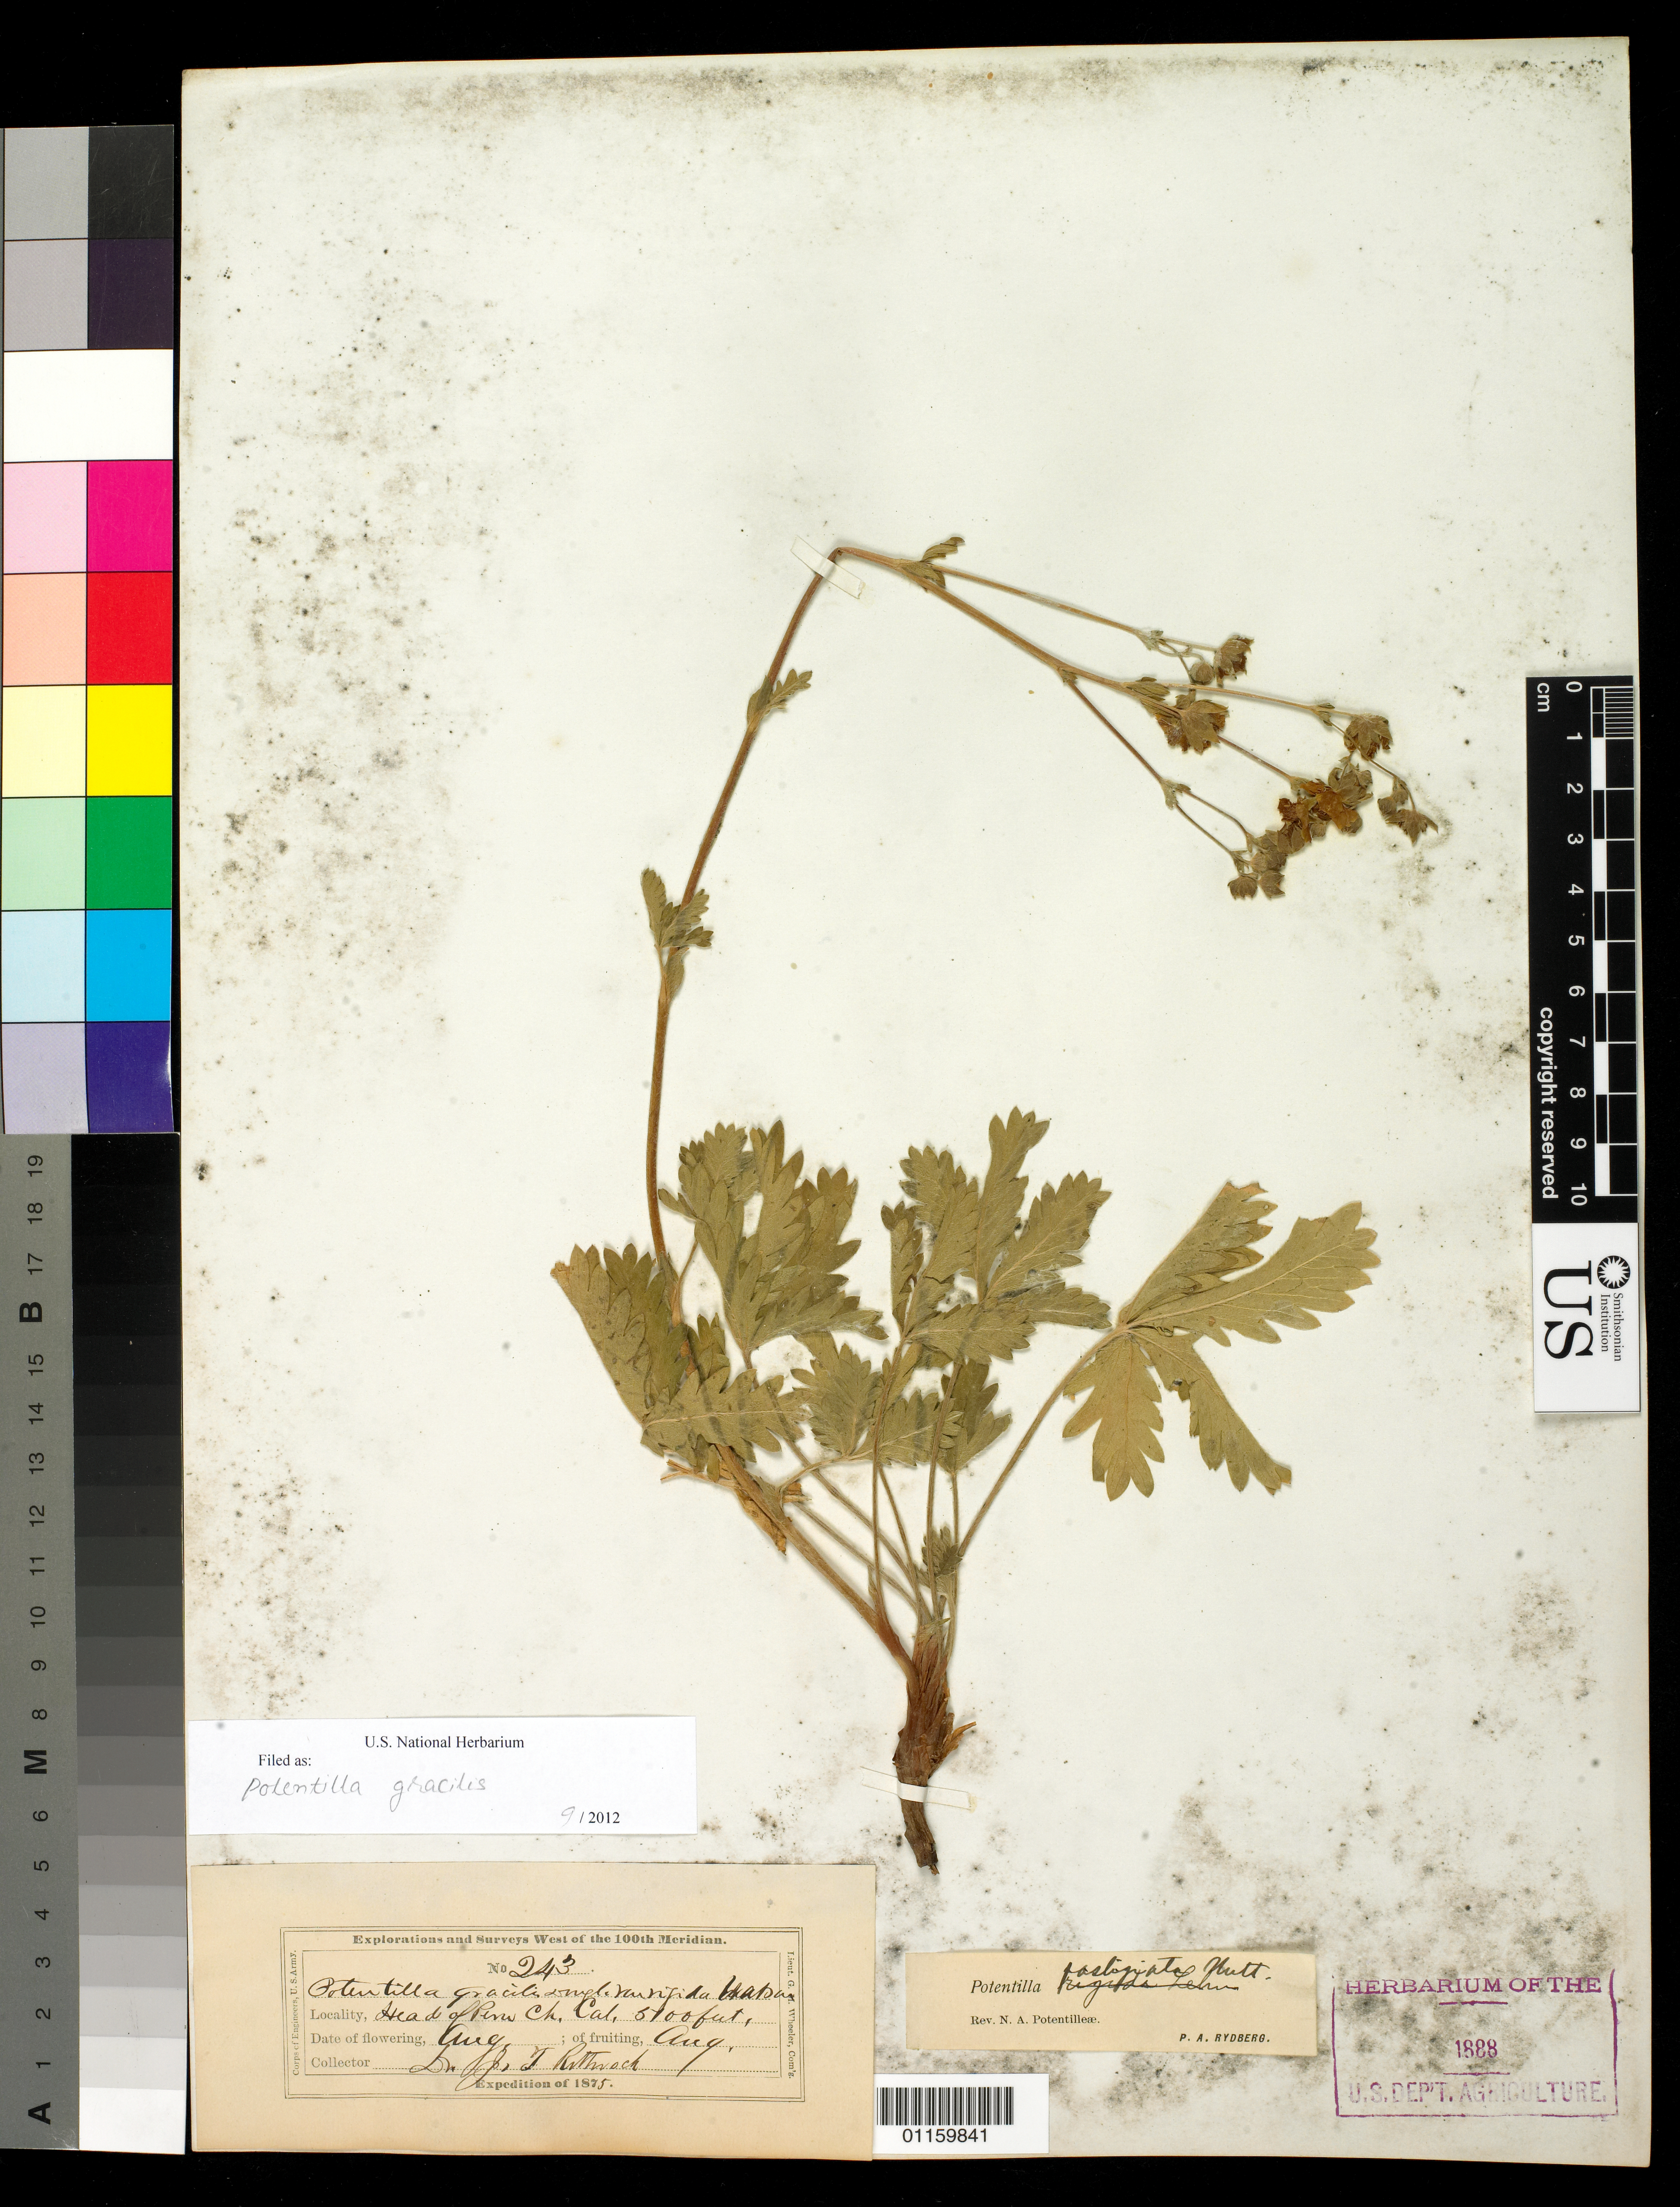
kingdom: Plantae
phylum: Tracheophyta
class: Magnoliopsida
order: Rosales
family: Rosaceae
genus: Potentilla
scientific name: Potentilla gracilis var. fastigiata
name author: (Nutt.) S. Watson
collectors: J. T. Rothrock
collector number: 243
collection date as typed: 1875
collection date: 1875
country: United States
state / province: California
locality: Head of Peru Ch.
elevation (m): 1554